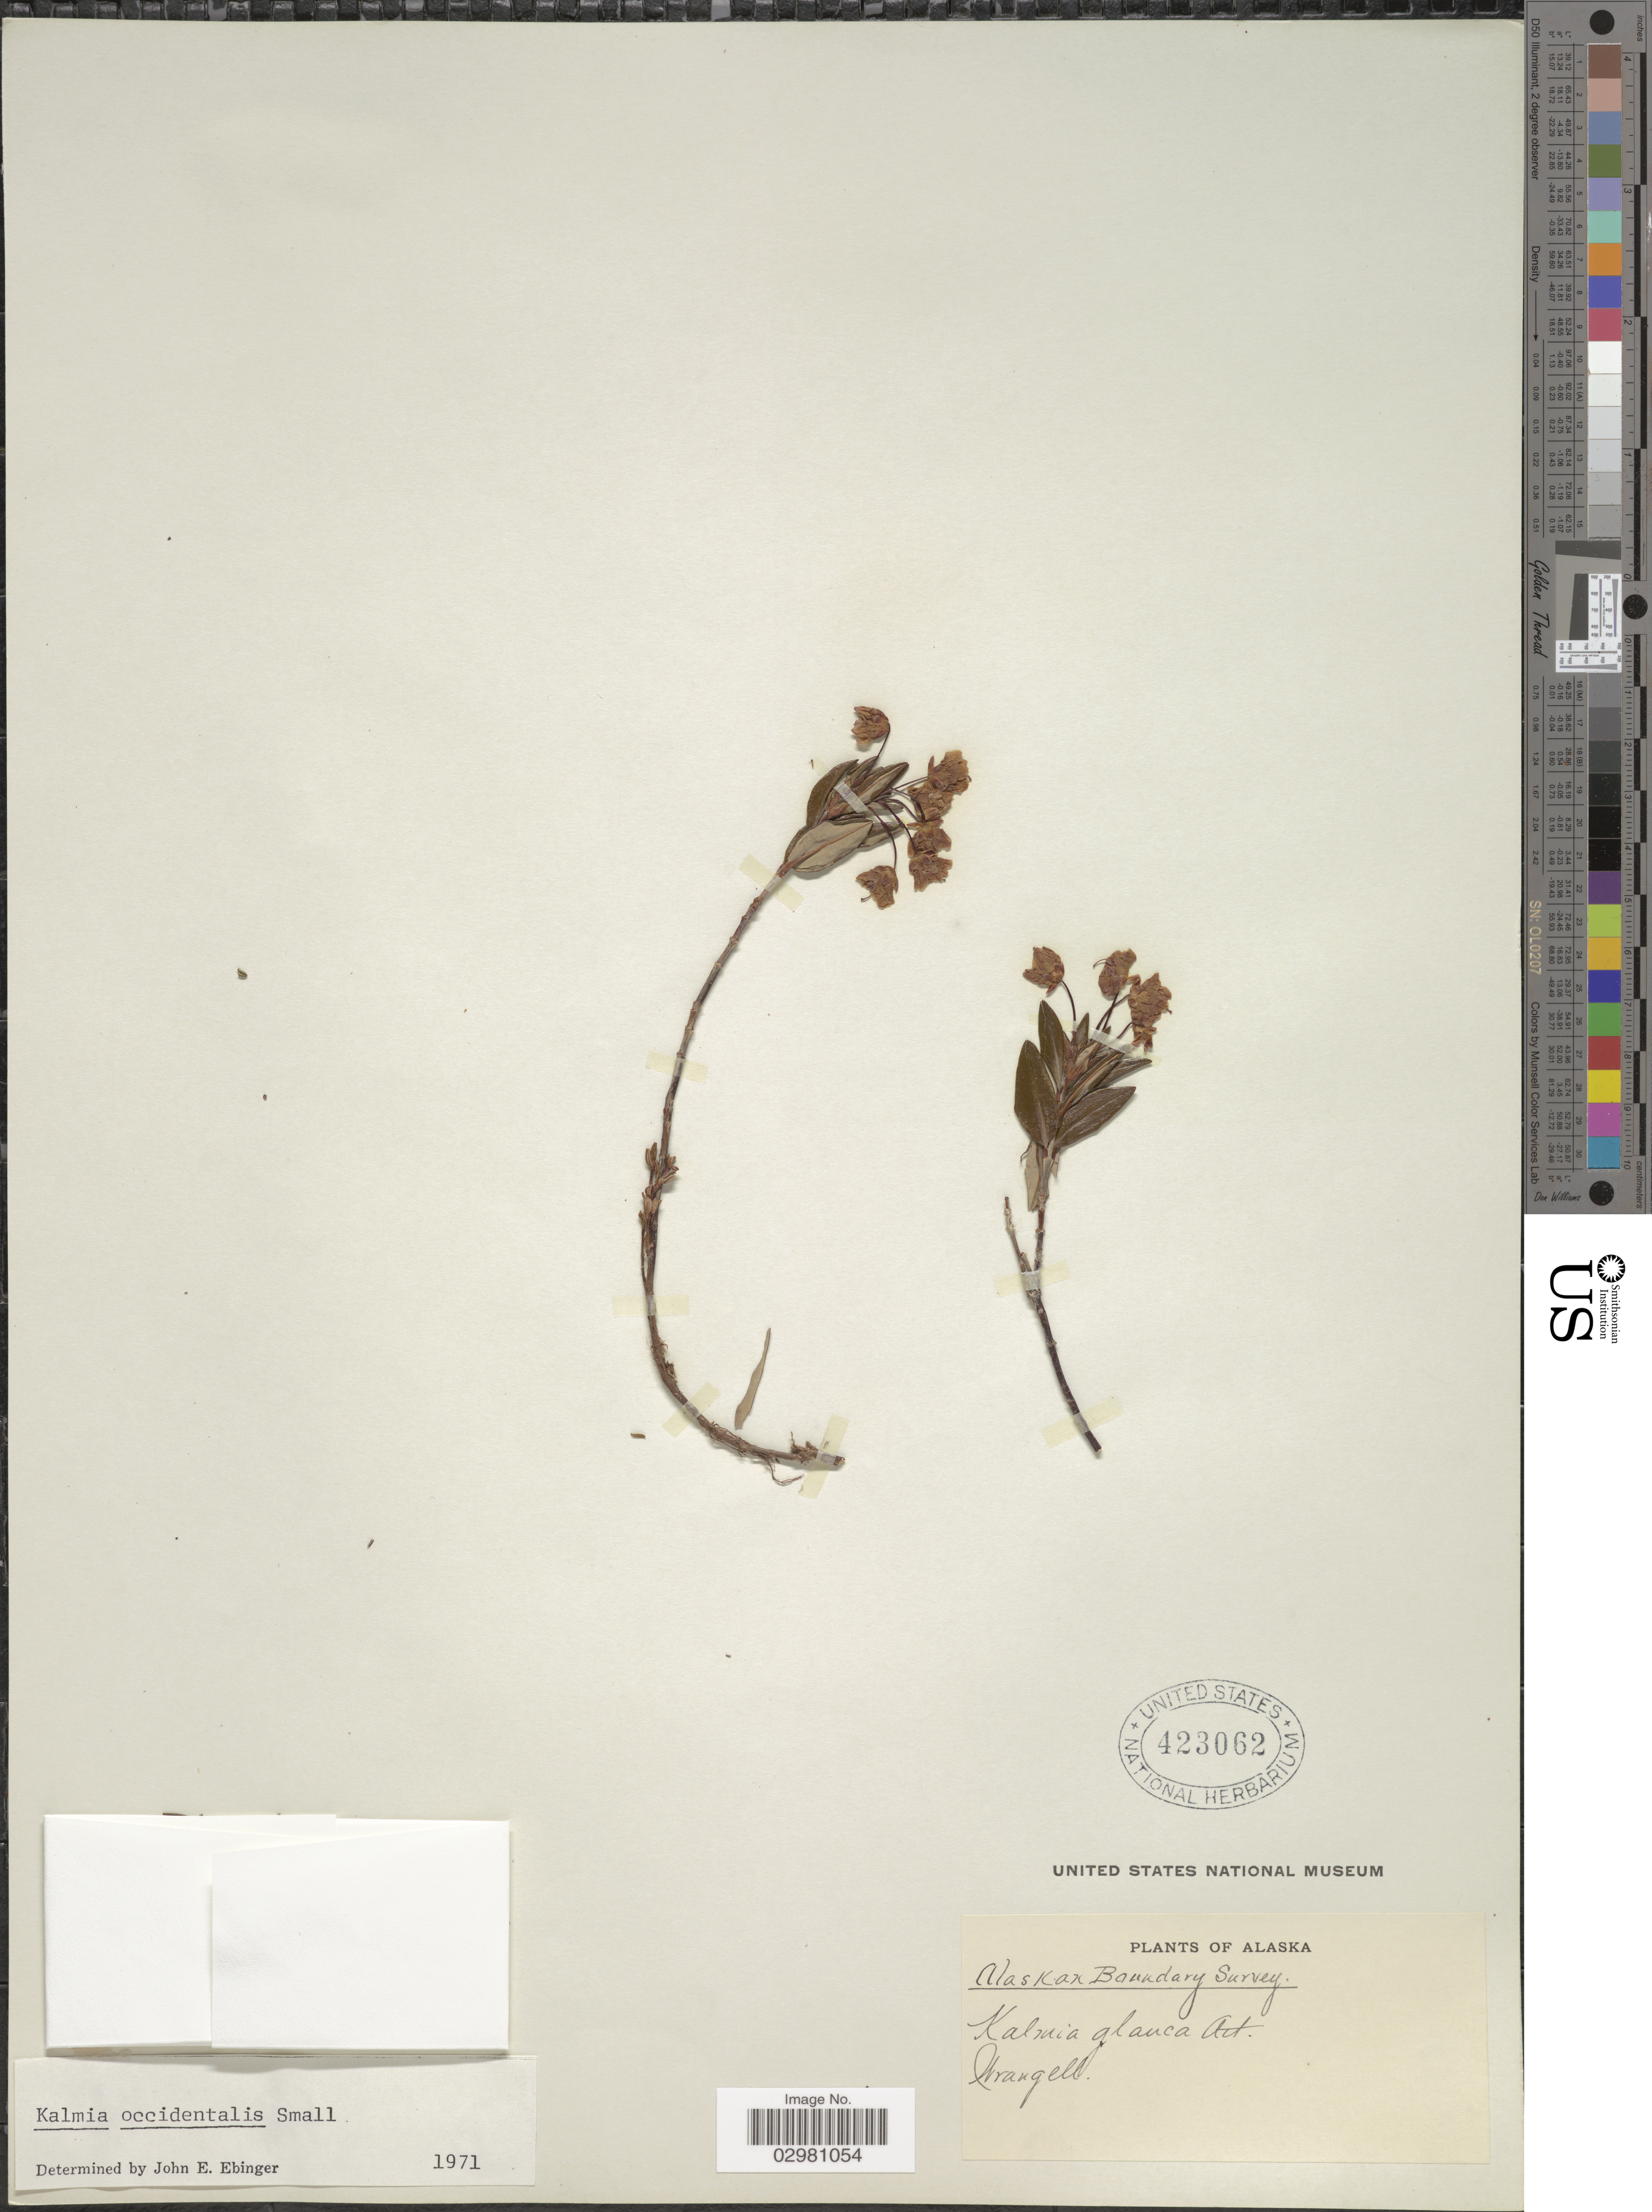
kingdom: Plantae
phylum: Tracheophyta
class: Magnoliopsida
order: Ericales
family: Ericaceae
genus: Kalmia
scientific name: Kalmia microphylla var. occidentalis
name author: (Small) Ebinger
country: United States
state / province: Alaska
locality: Wrangell.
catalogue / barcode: US 423062